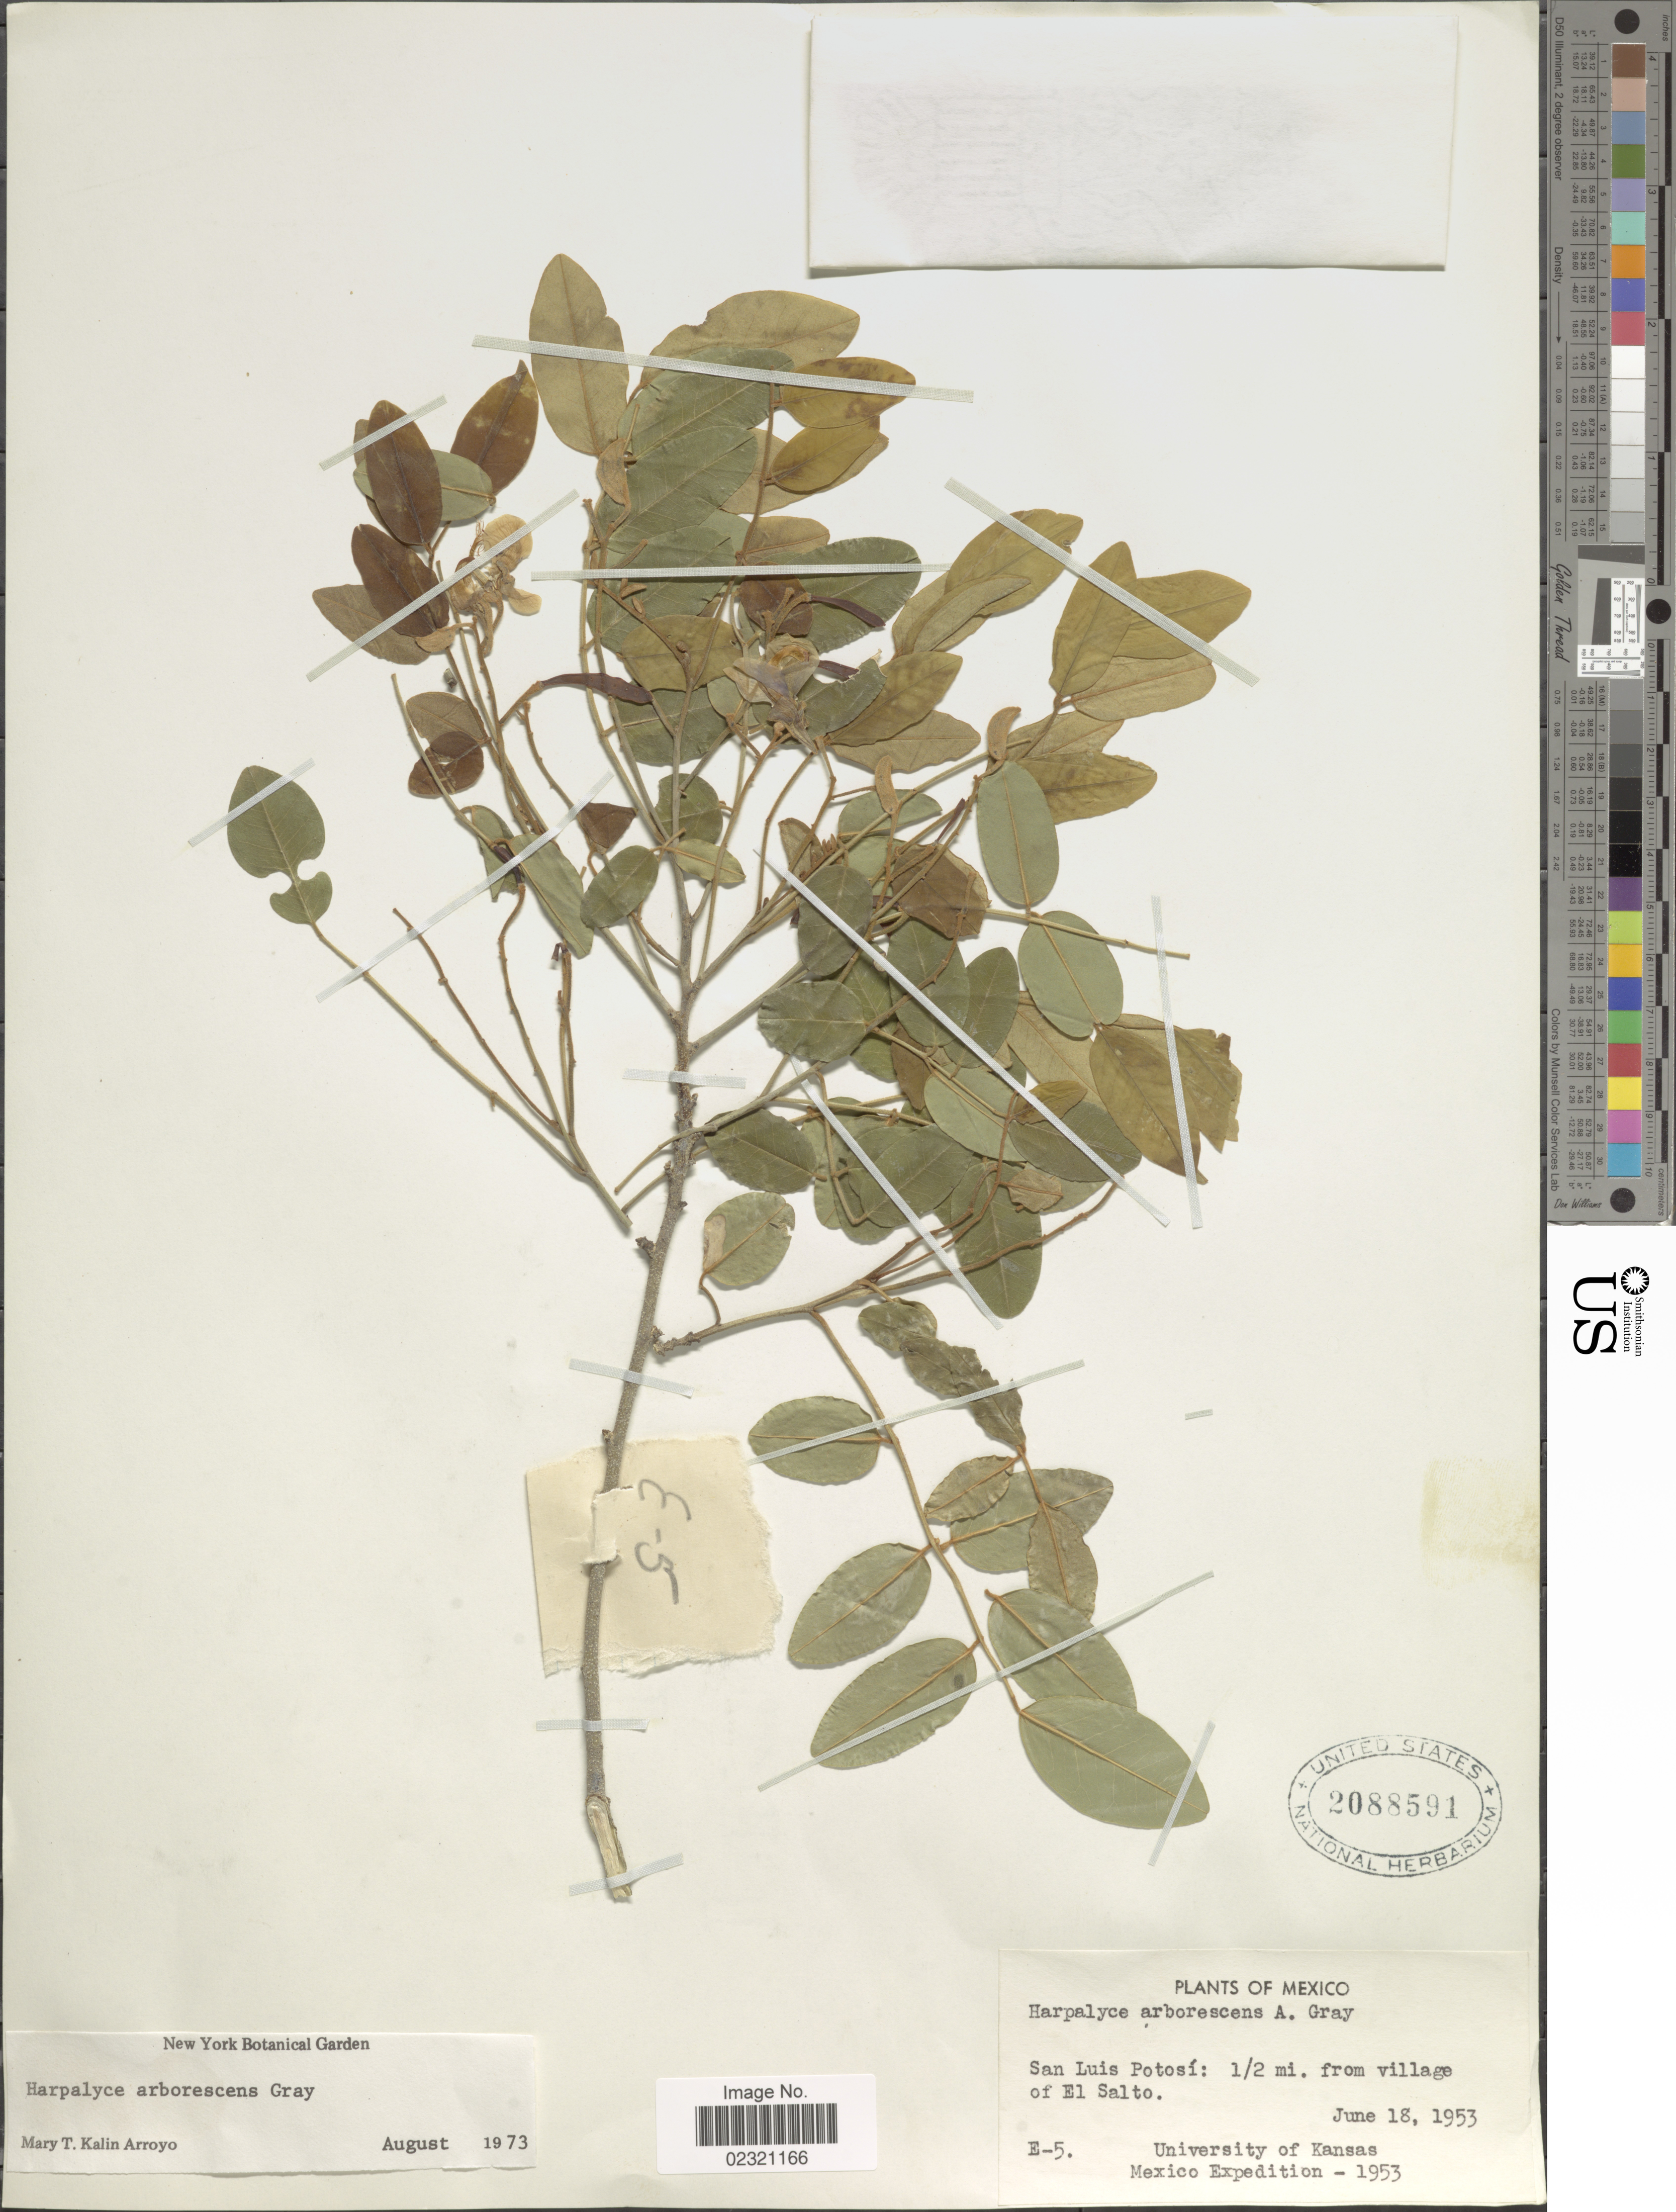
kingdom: Plantae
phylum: Tracheophyta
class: Magnoliopsida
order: Fabales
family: Fabaceae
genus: Psorothamnus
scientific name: Psorothamnus arborescens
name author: (Torr. ex A. Gray) Barneby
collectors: University of Kansas Mexico Expedition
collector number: E-5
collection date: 1953-06-18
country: Mexico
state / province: San Luis Potosí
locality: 1/2 mi. from village of El Salto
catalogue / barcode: US 2088591